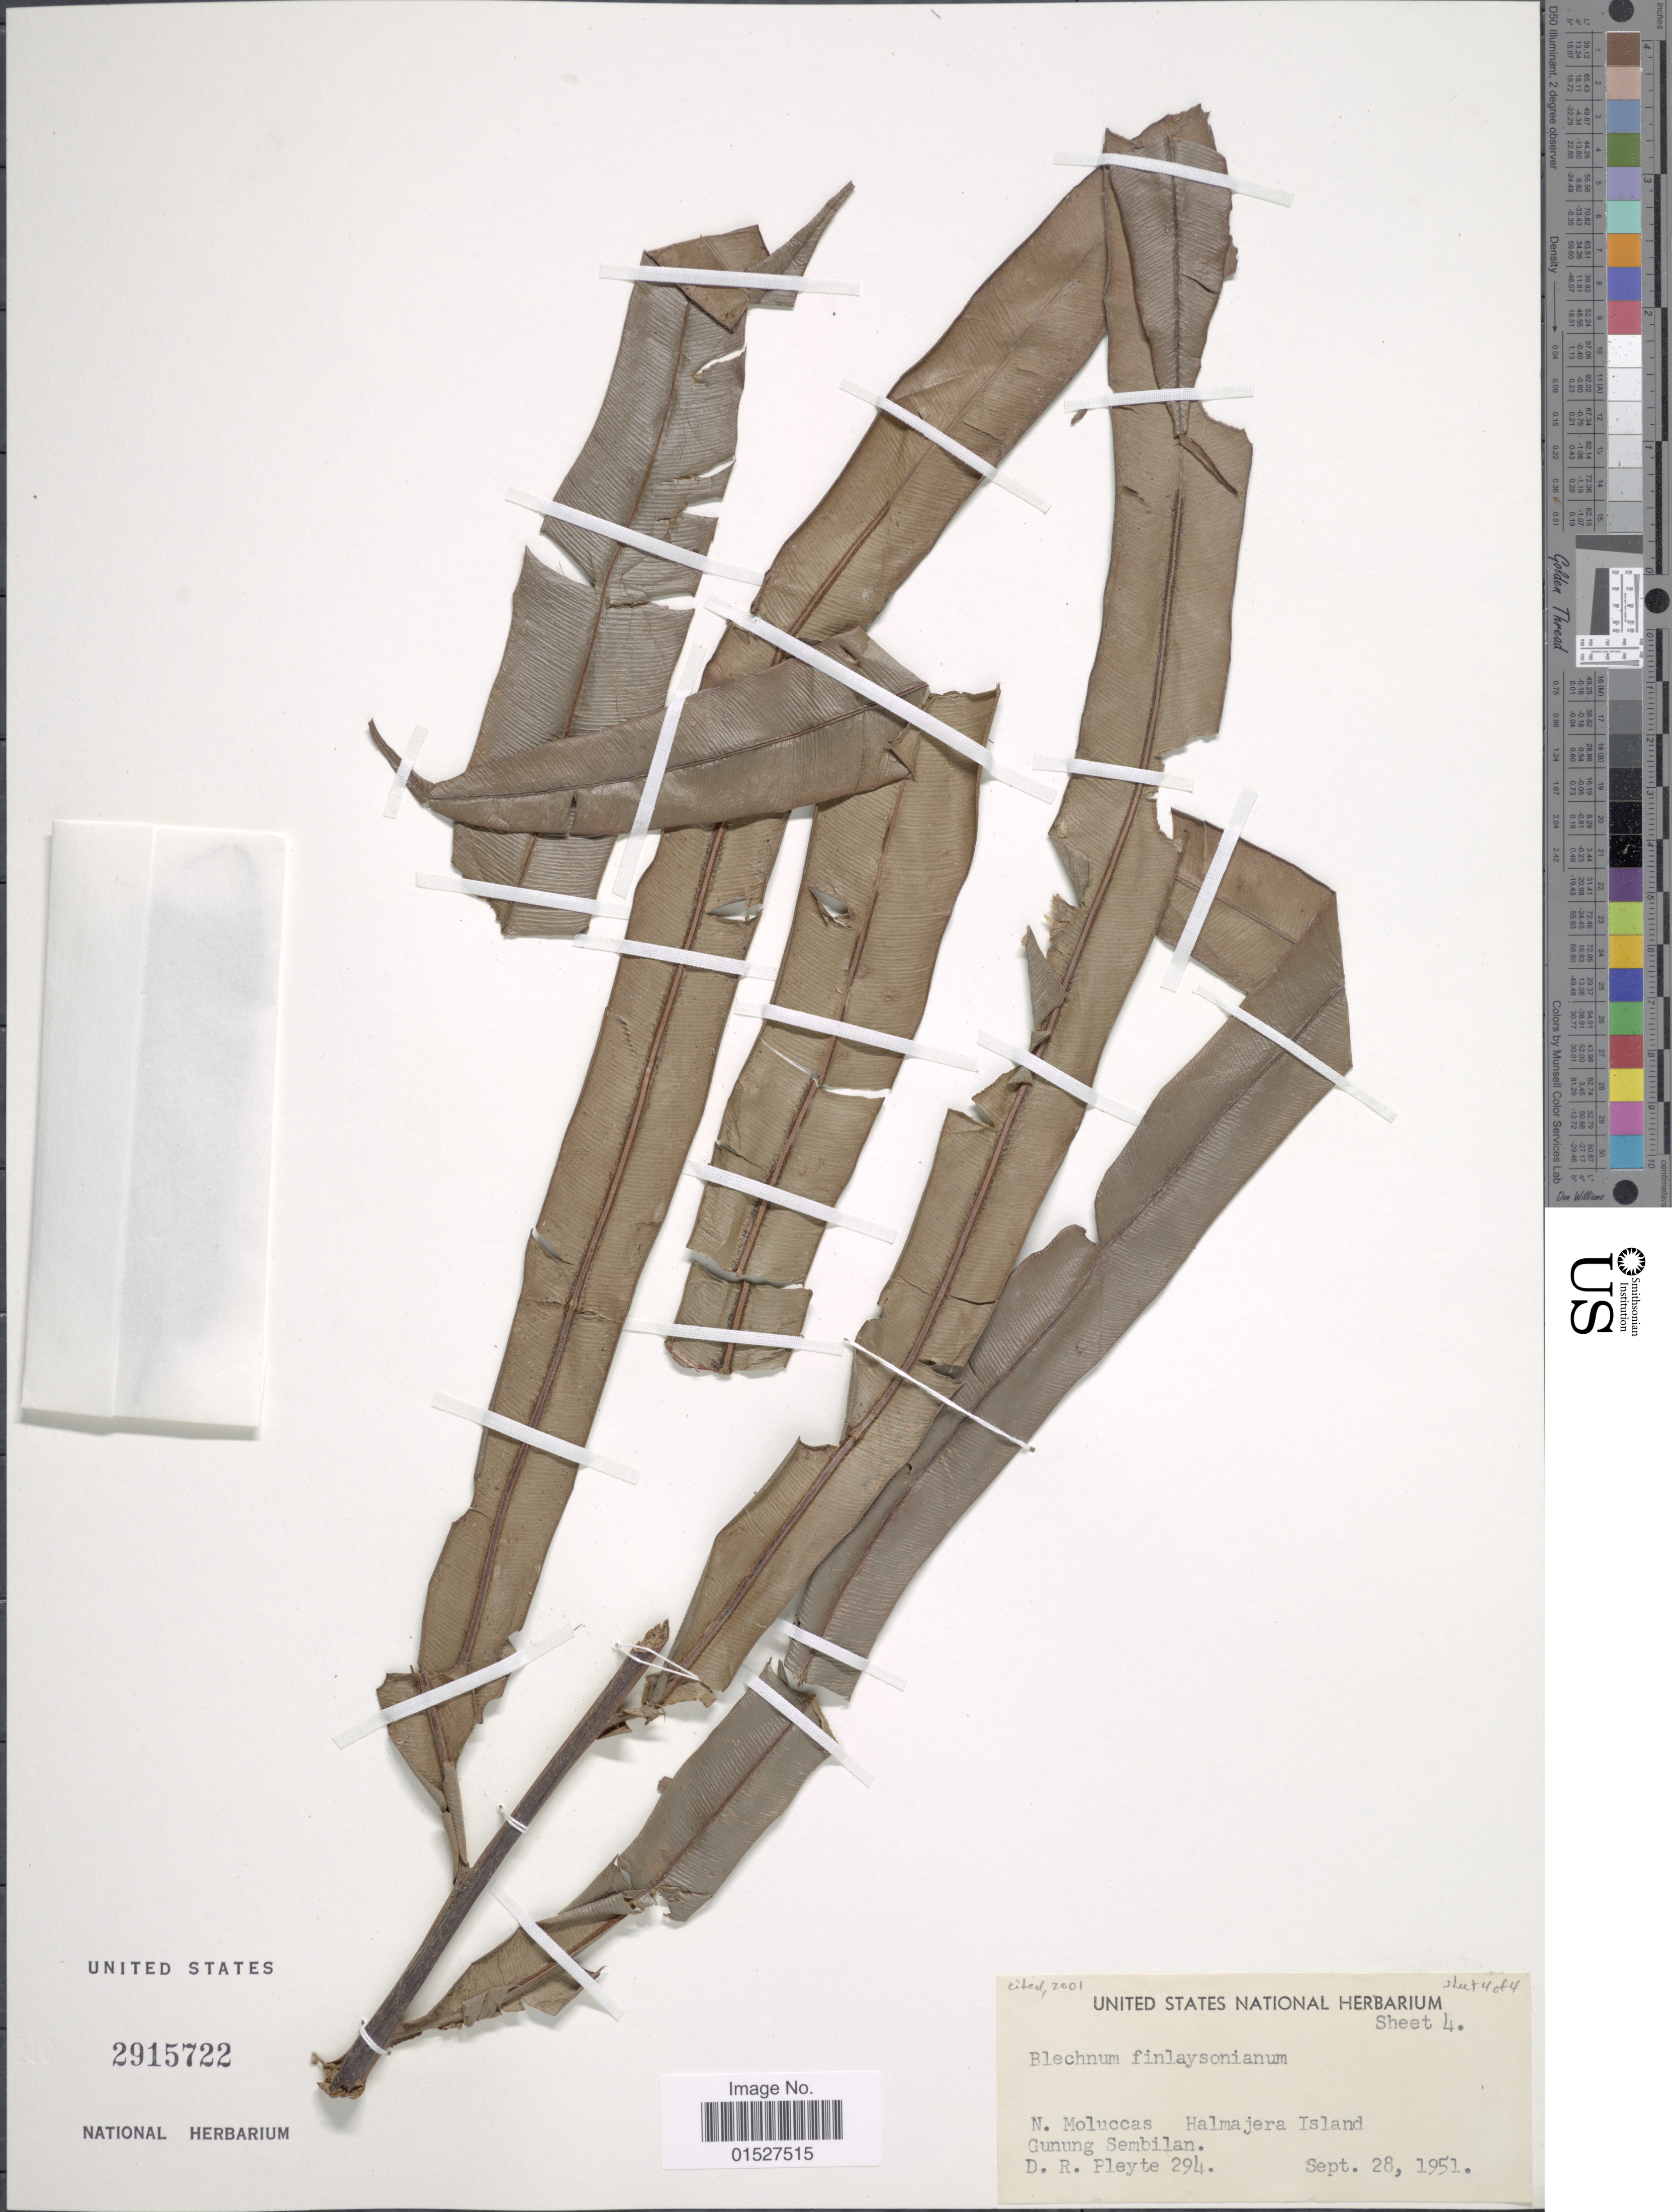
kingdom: Plantae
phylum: Tracheophyta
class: Polypodiopsida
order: Polypodiales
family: Blechnaceae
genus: Blechnum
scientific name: Blechnum finlaysonianum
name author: Wall.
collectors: D. Pleyte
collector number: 294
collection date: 1951-09-28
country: Indonesia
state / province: Maluku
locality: N. Moluccas. Halmajera Island. Gunung Sembilan.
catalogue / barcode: US 2915722